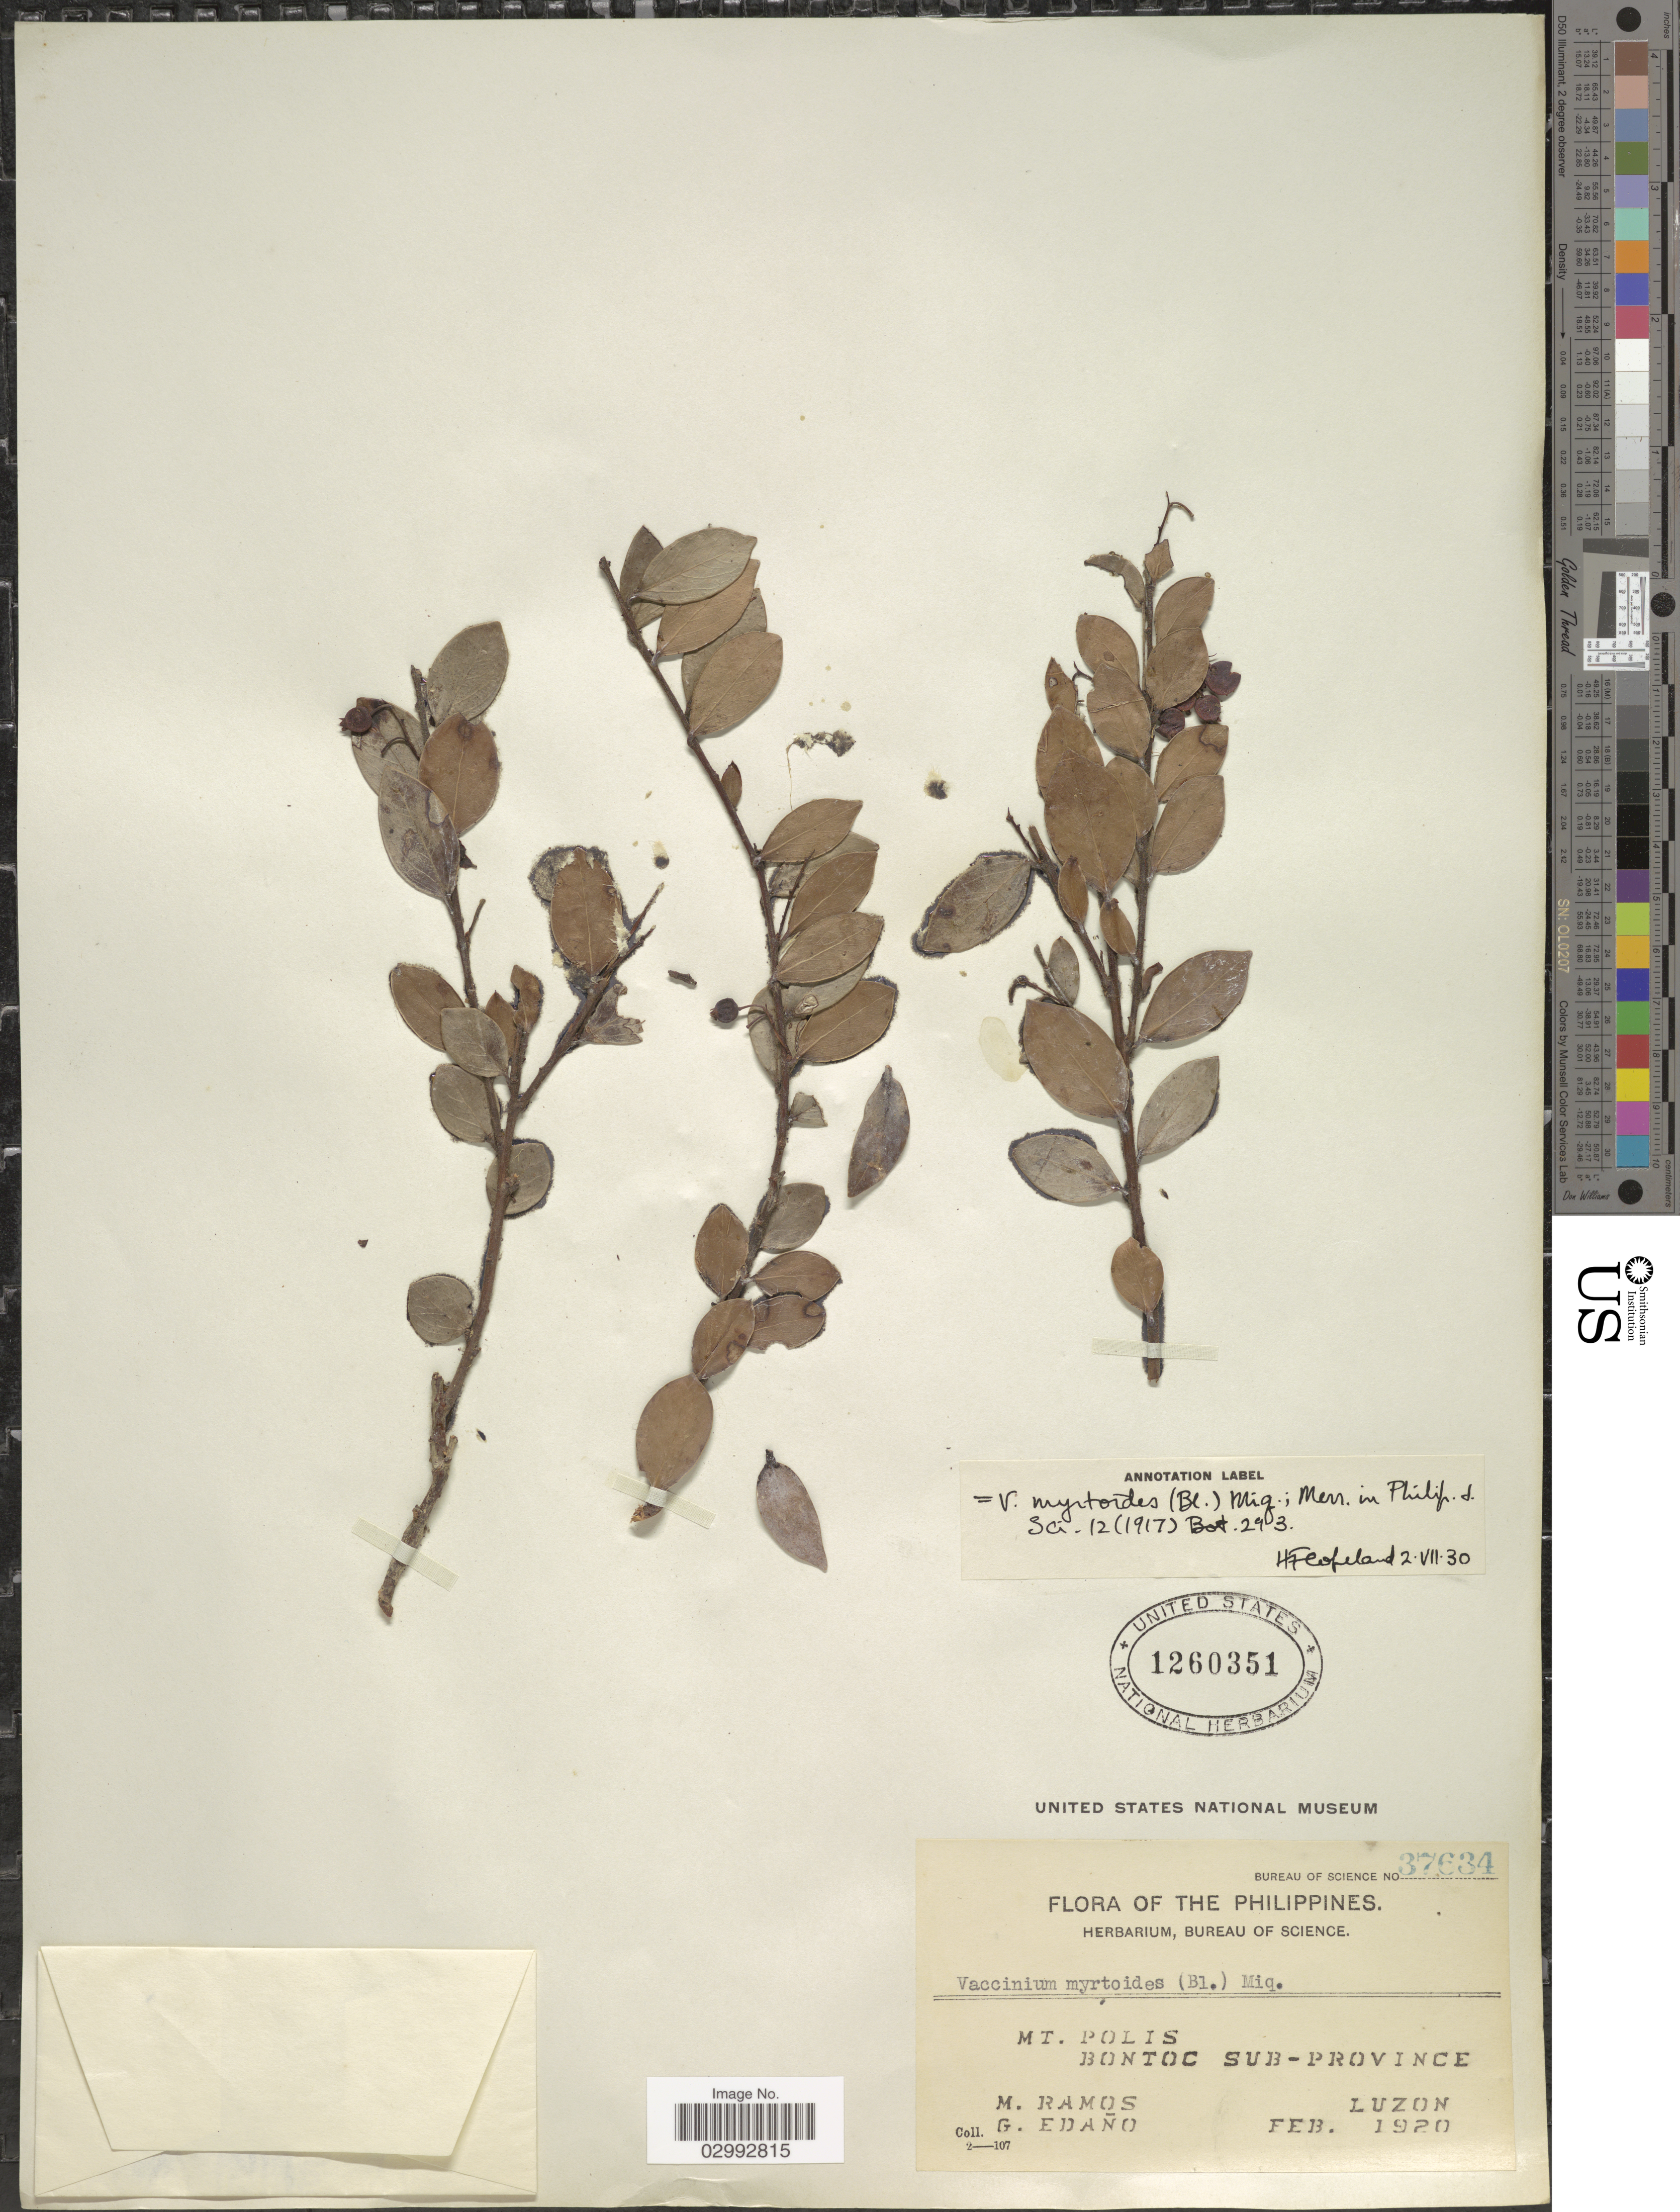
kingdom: Plantae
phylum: Tracheophyta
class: Magnoliopsida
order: Ericales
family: Ericaceae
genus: Vaccinium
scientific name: Vaccinium myrtoides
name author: Miq.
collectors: M. Ramos & G. Edaño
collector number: Bureau of Science 37634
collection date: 1920-02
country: Philippines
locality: Mt. Polis, Bontoc Sub-Province. Luzon.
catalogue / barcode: US 1260351